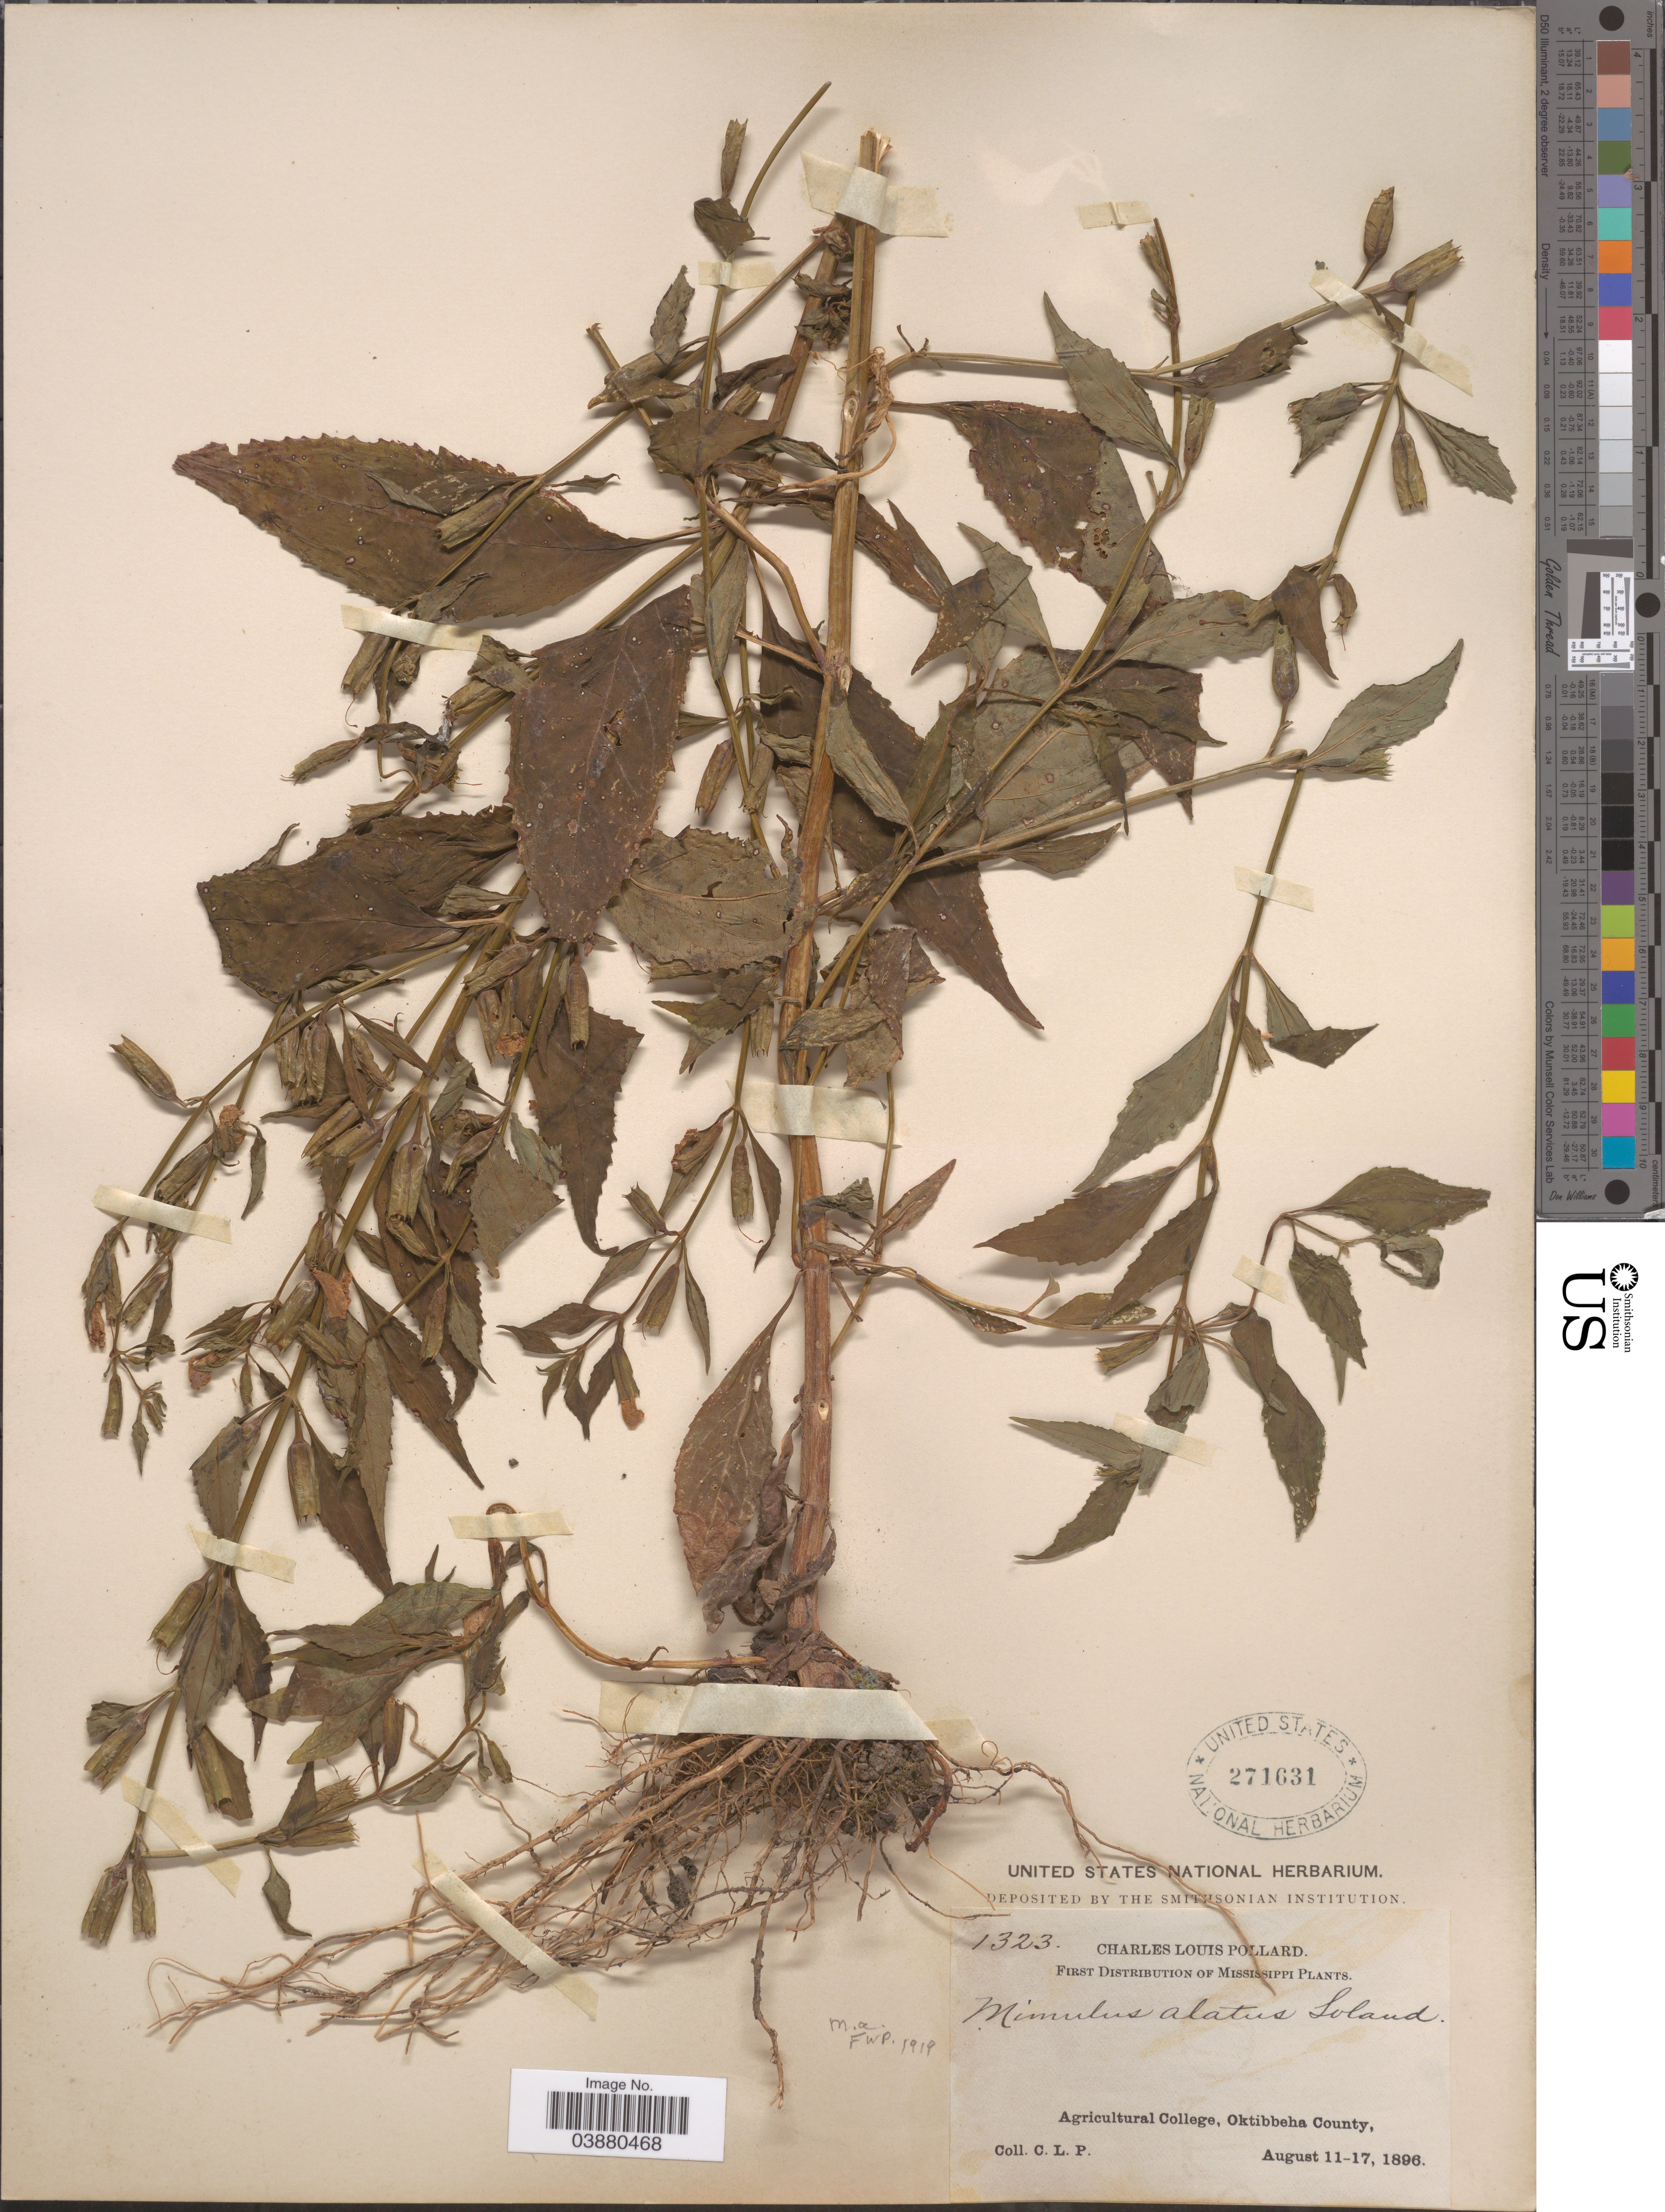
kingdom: Plantae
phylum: Tracheophyta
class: Magnoliopsida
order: Lamiales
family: Phrymaceae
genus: Mimulus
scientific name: Mimulus alatus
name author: Aiton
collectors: C. L. Pollard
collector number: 1323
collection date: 1896-08-11/1896-08-17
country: United States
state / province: Mississippi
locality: Agricultural Collega, Oktibbeha County.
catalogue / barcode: US 271631